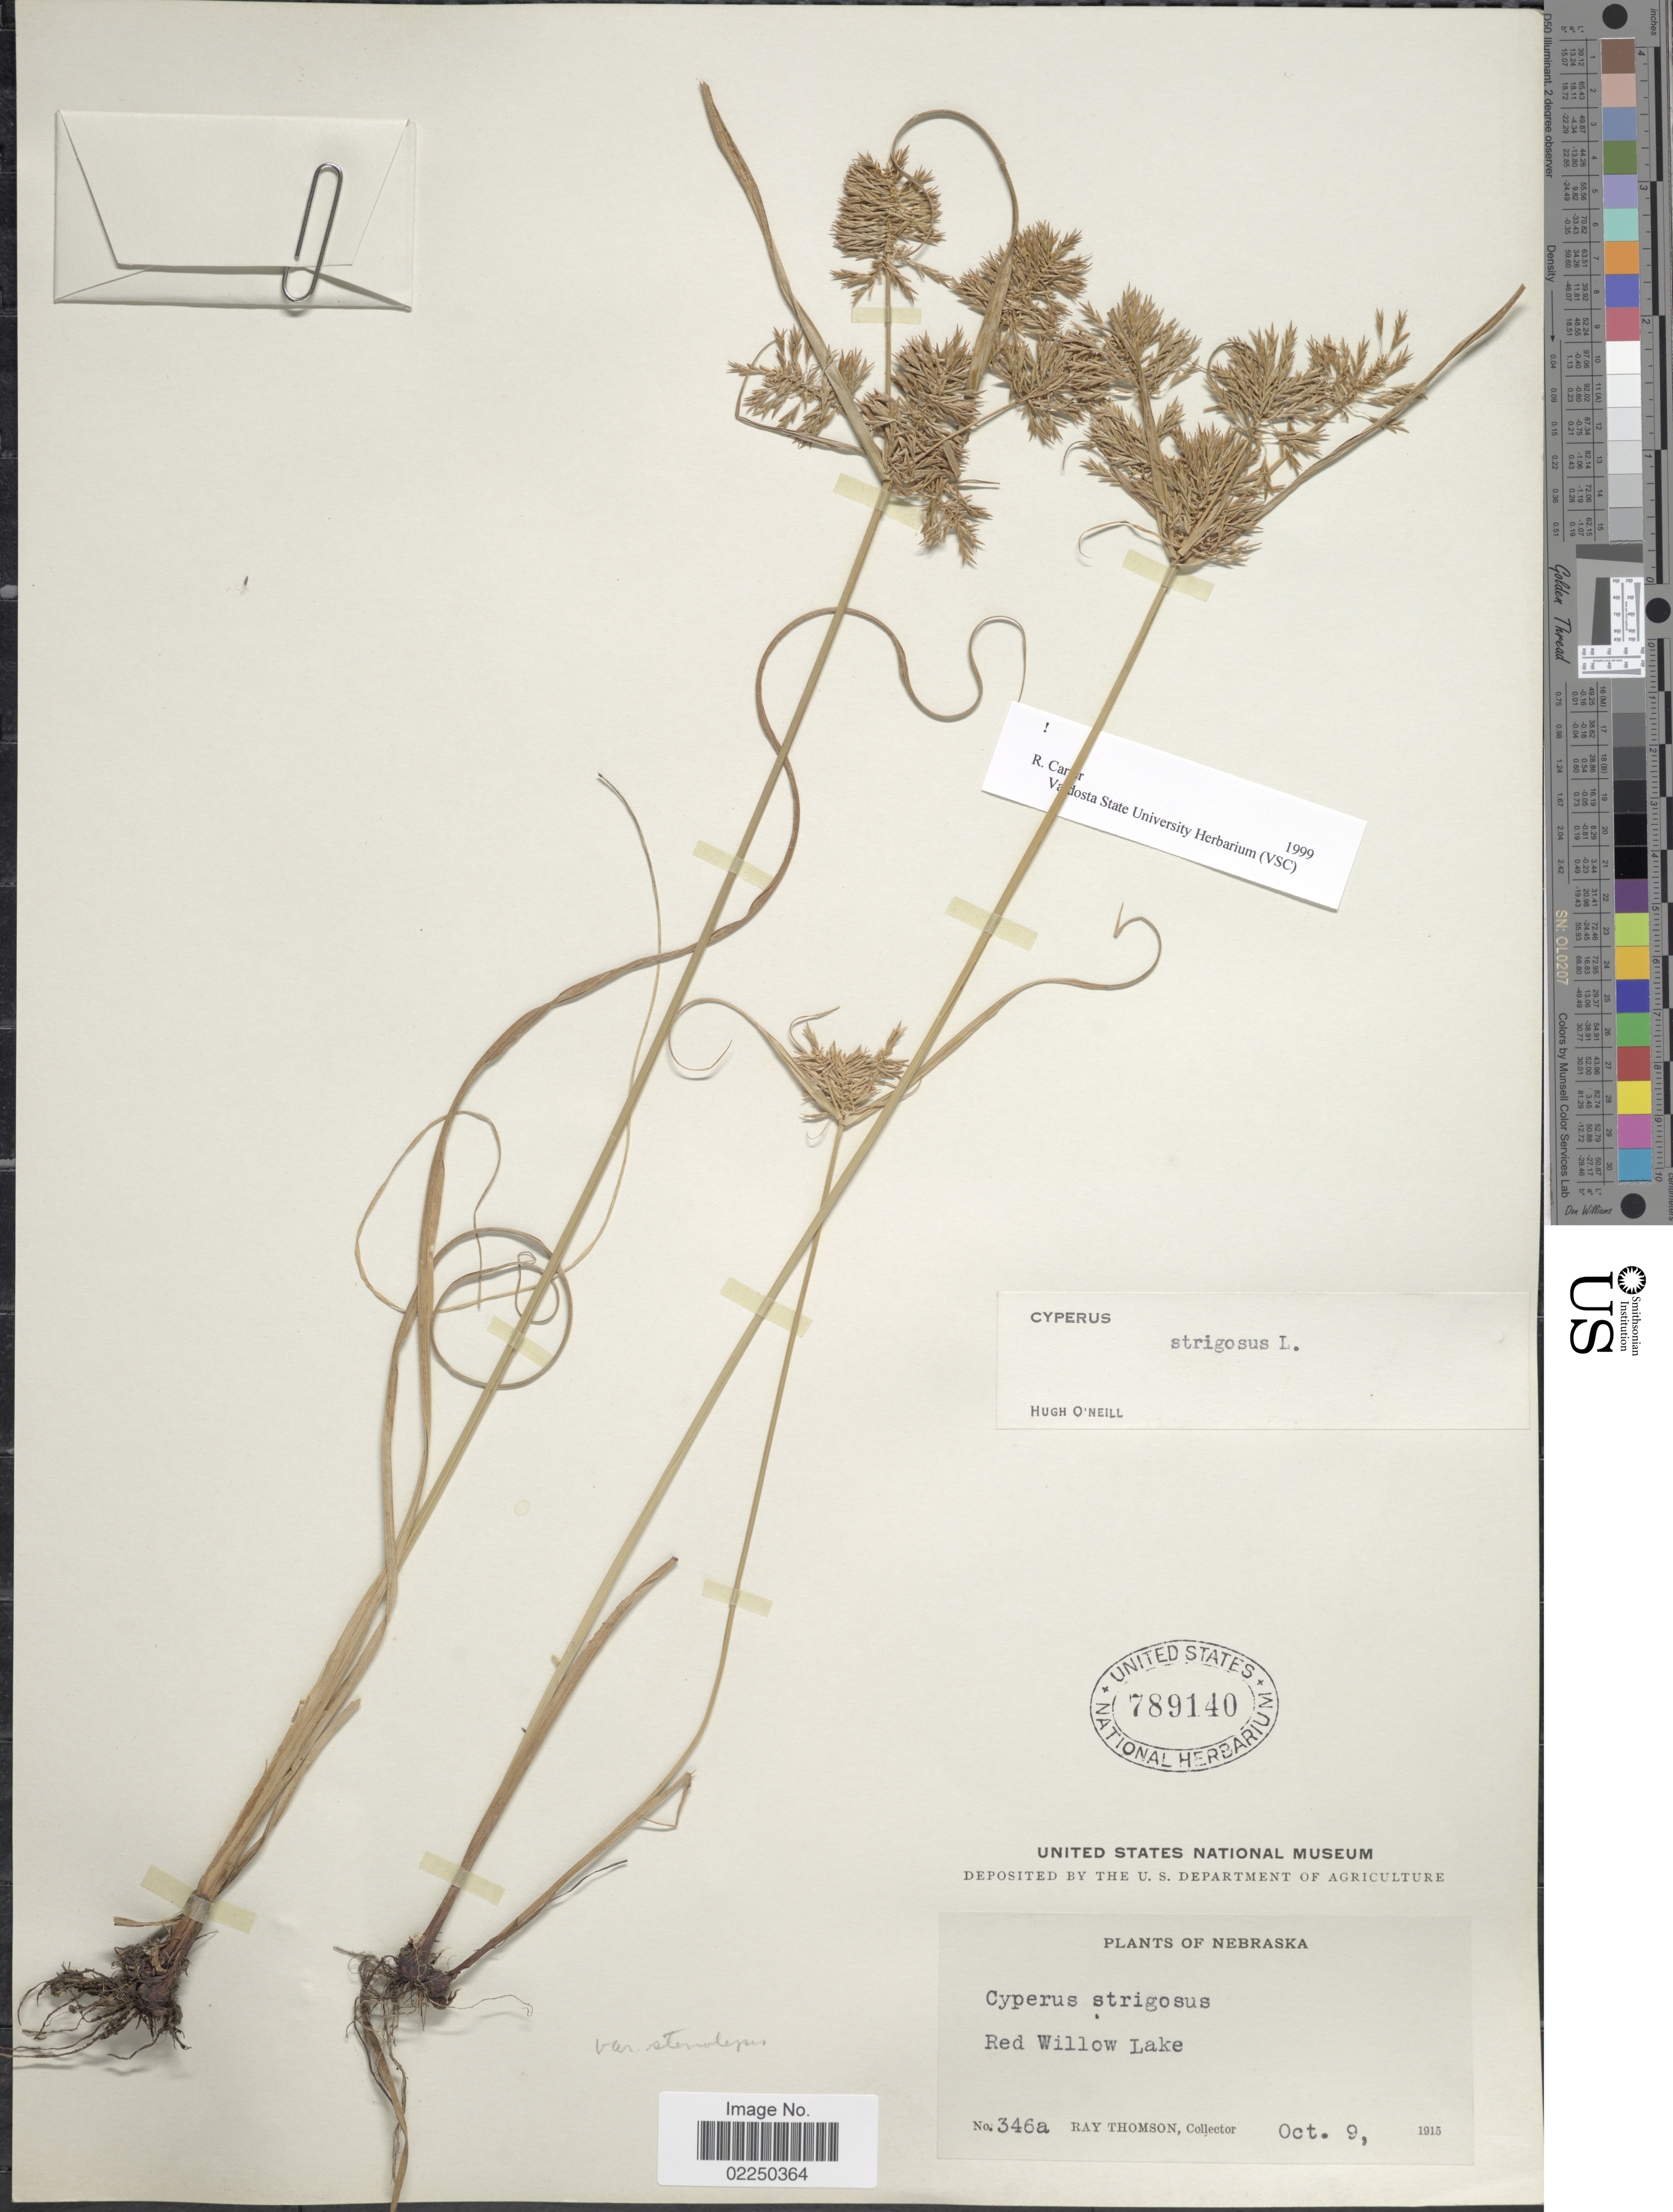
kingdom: Plantae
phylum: Tracheophyta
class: Liliopsida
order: Poales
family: Cyperaceae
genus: Cyperus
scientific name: Cyperus strigosus L.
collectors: R. Thomson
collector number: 346a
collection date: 1915-10-09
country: United States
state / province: Nebraska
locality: Red Willow Lake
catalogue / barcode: US 789140